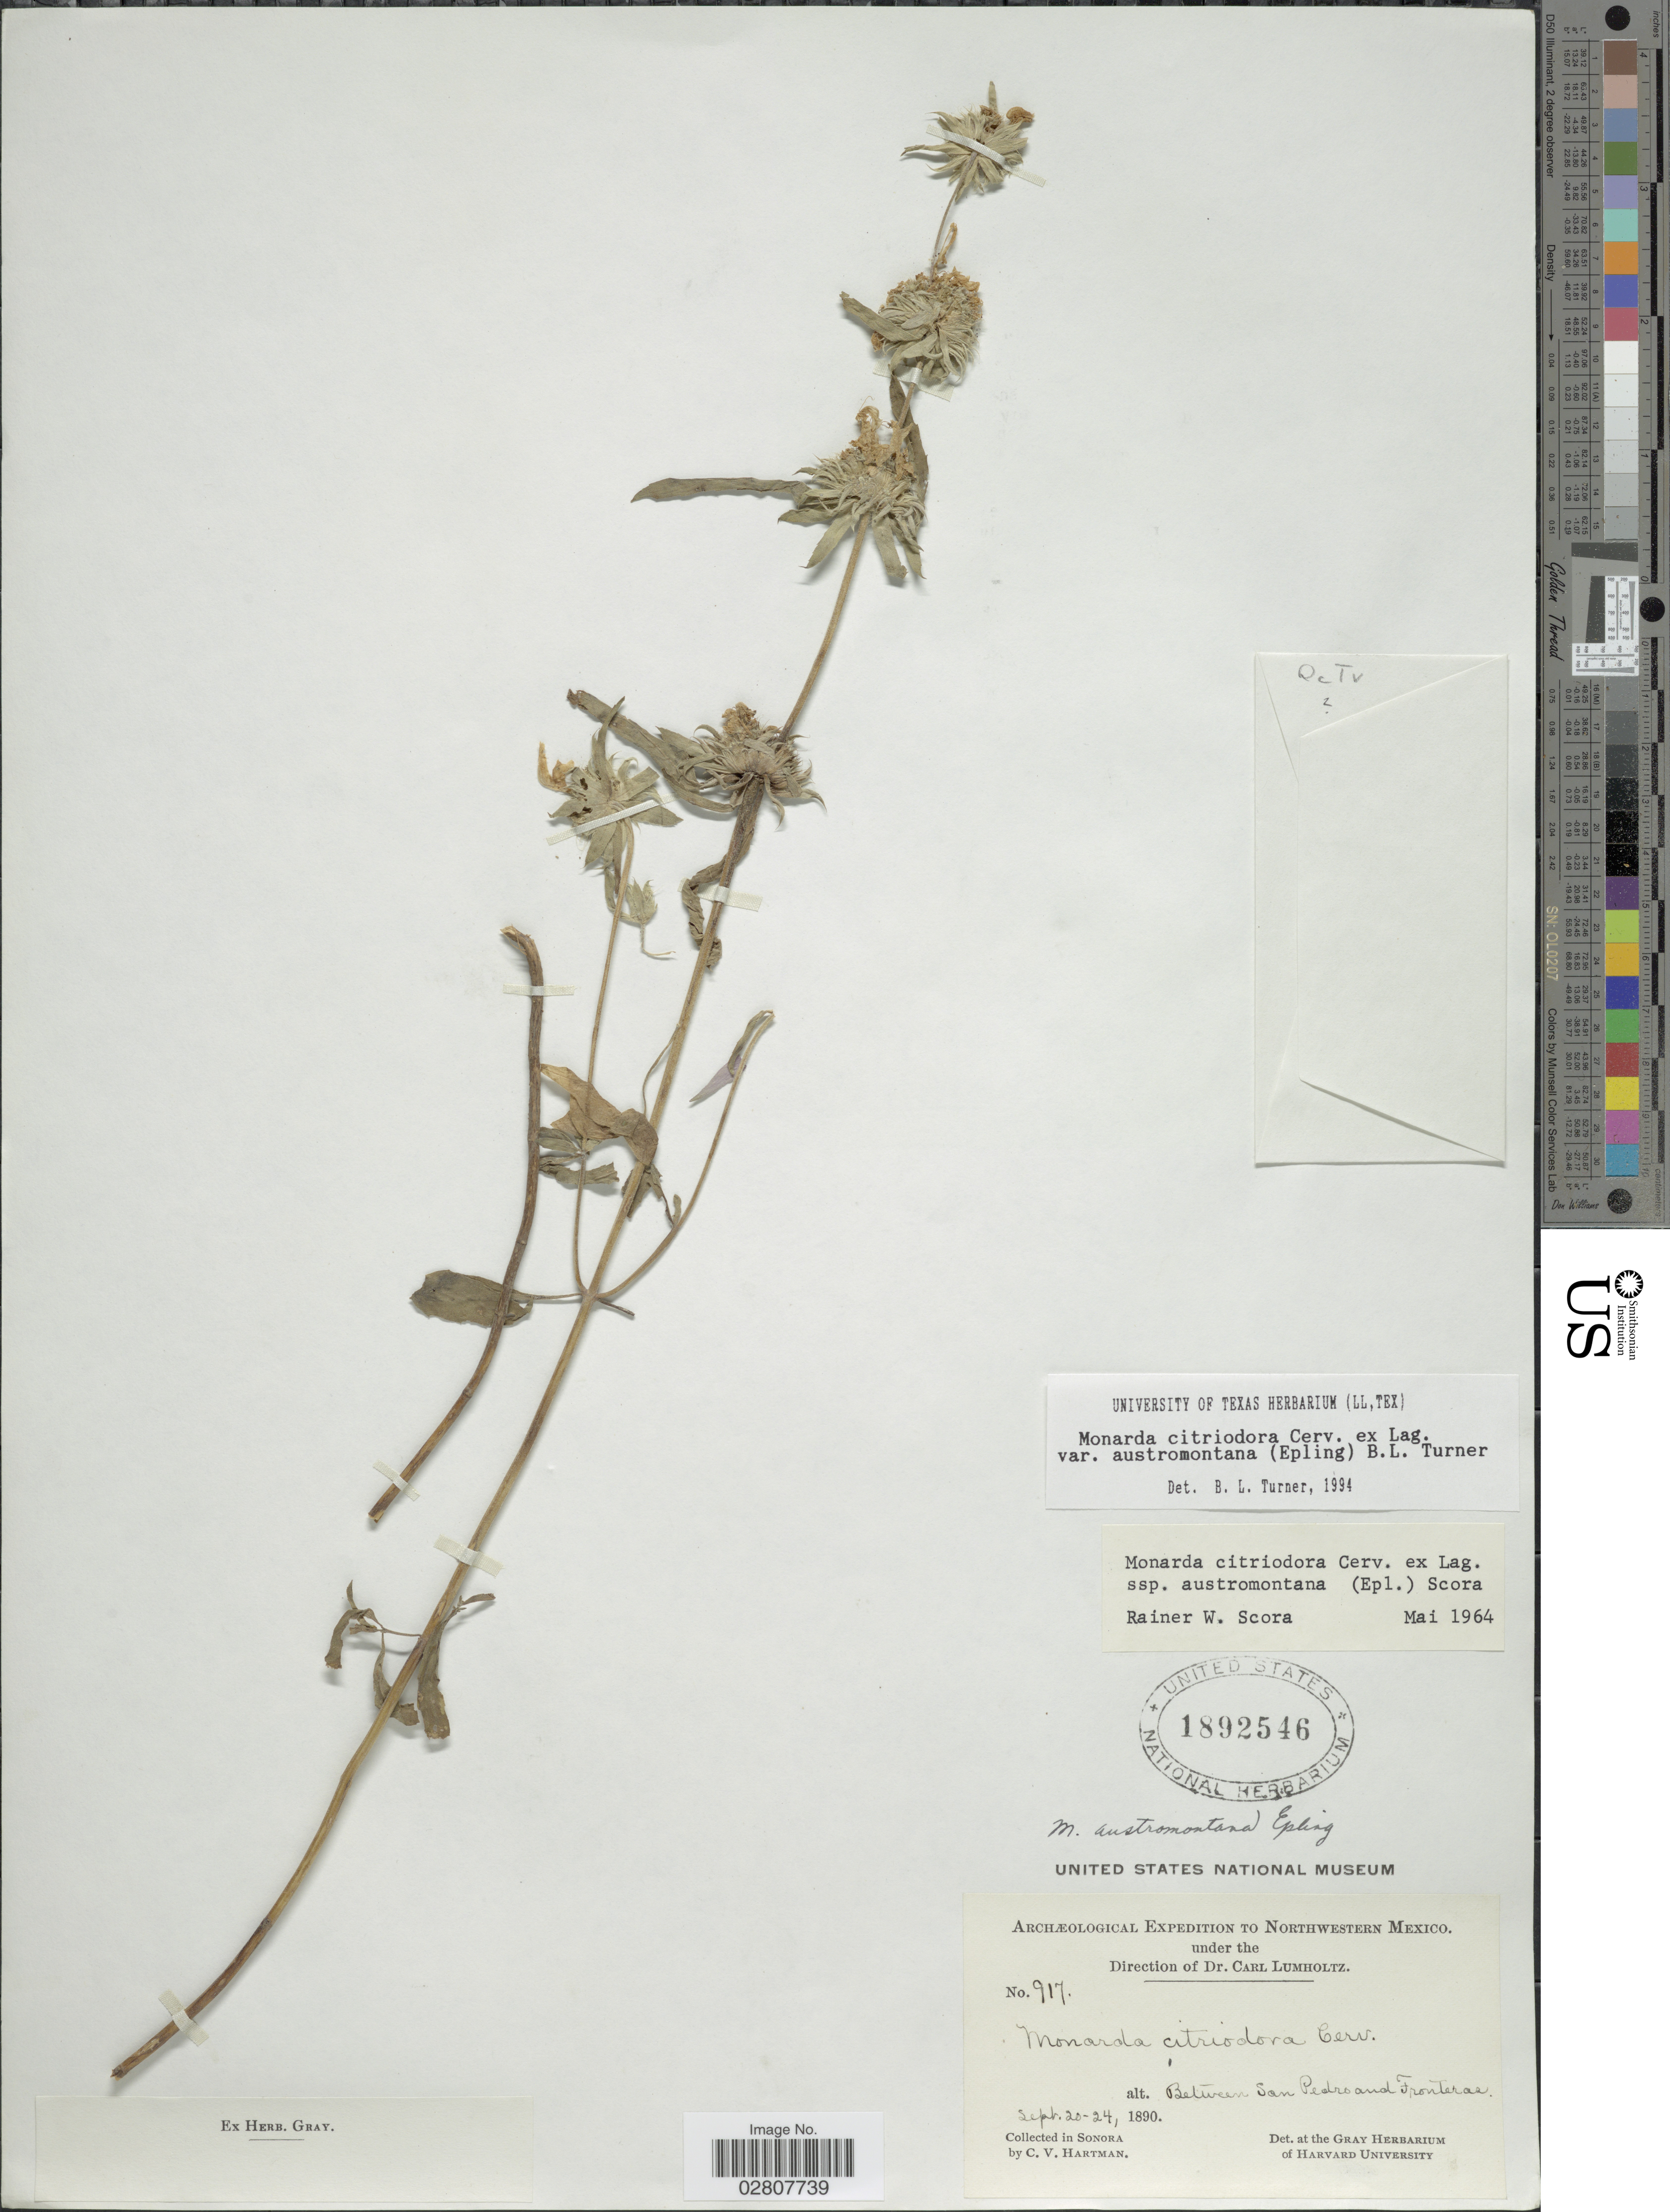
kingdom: Plantae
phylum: Tracheophyta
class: Magnoliopsida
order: Lamiales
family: Lamiaceae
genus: Monarda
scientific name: Monarda citriodora var. austromontana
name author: (Epling) B.L. Turner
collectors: C. V. Hartman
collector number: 917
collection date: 1890-09-20/1890-09-24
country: Mexico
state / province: Sonora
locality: Northwestern Mexico. Between San Pedro and Fronteras.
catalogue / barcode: US 1892546